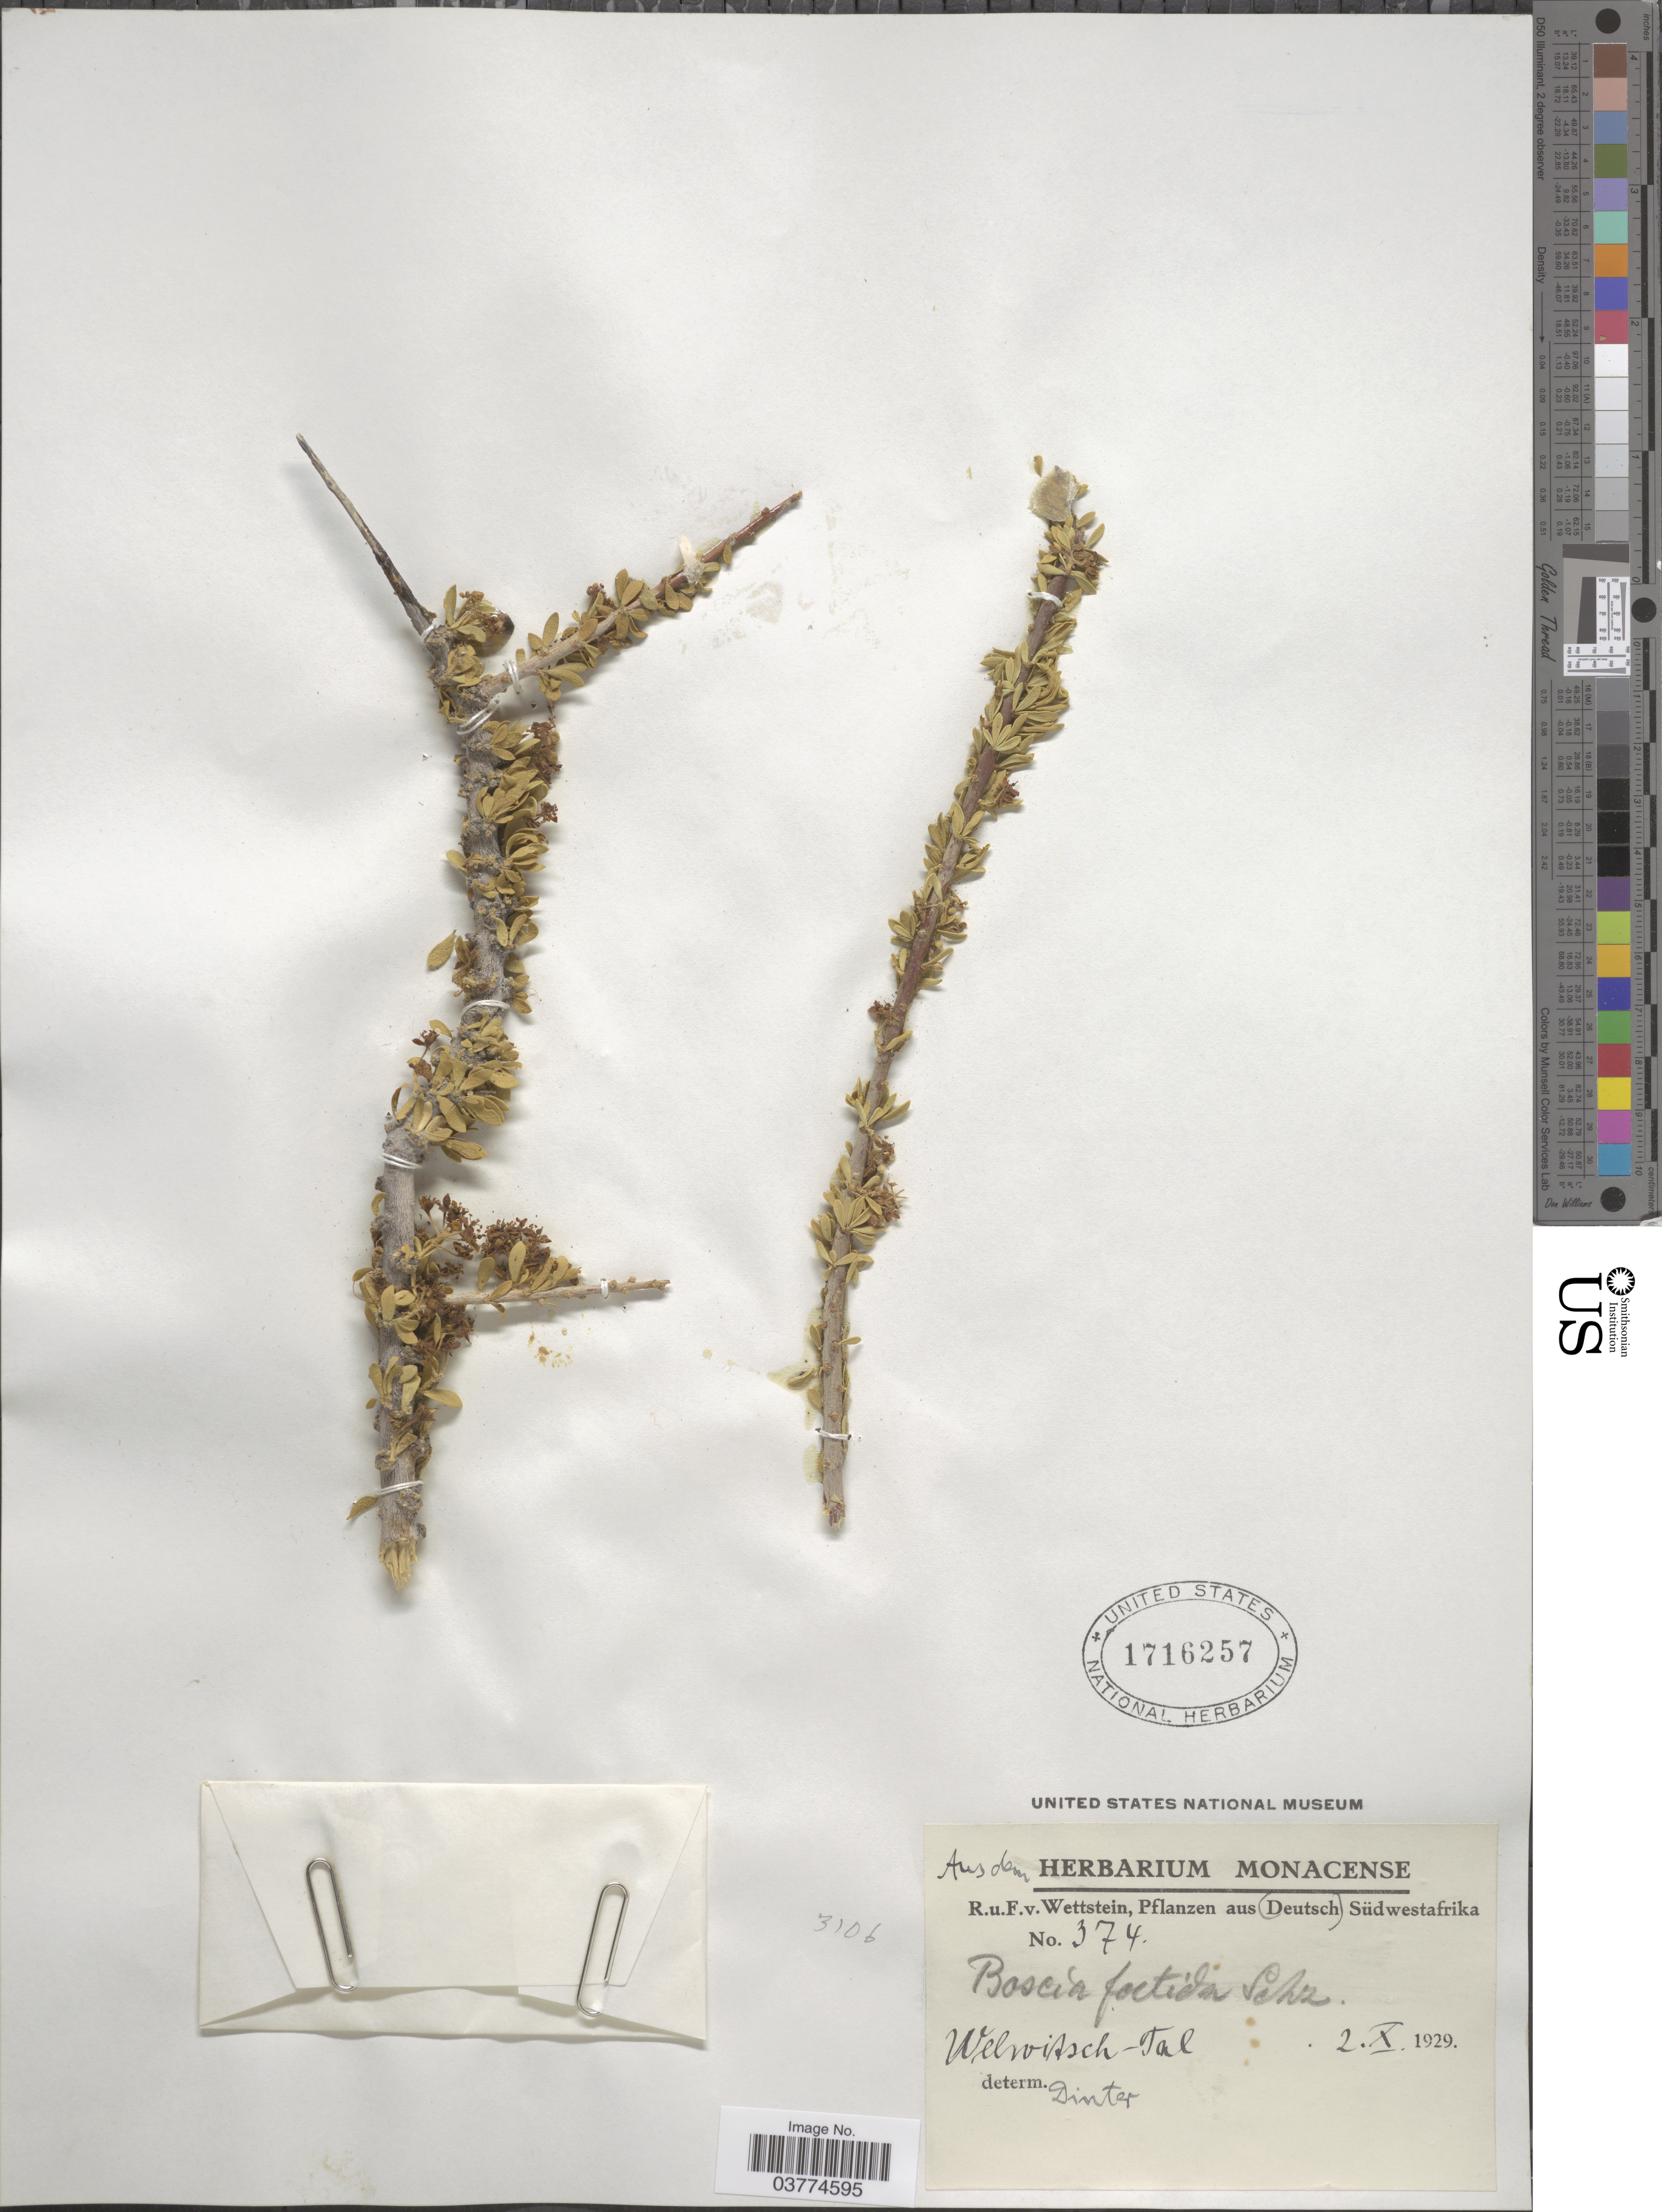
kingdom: Plantae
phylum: Tracheophyta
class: Magnoliopsida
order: Brassicales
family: Capparaceae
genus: Boscia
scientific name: Boscia foetida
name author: Schinz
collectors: R. Wettstein & F. Wettstein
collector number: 374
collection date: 1929-10-02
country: Namibia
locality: Welwitsch-Tal. [unsure placement] (Deutsch) Südwestafrika.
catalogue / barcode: US 1716257